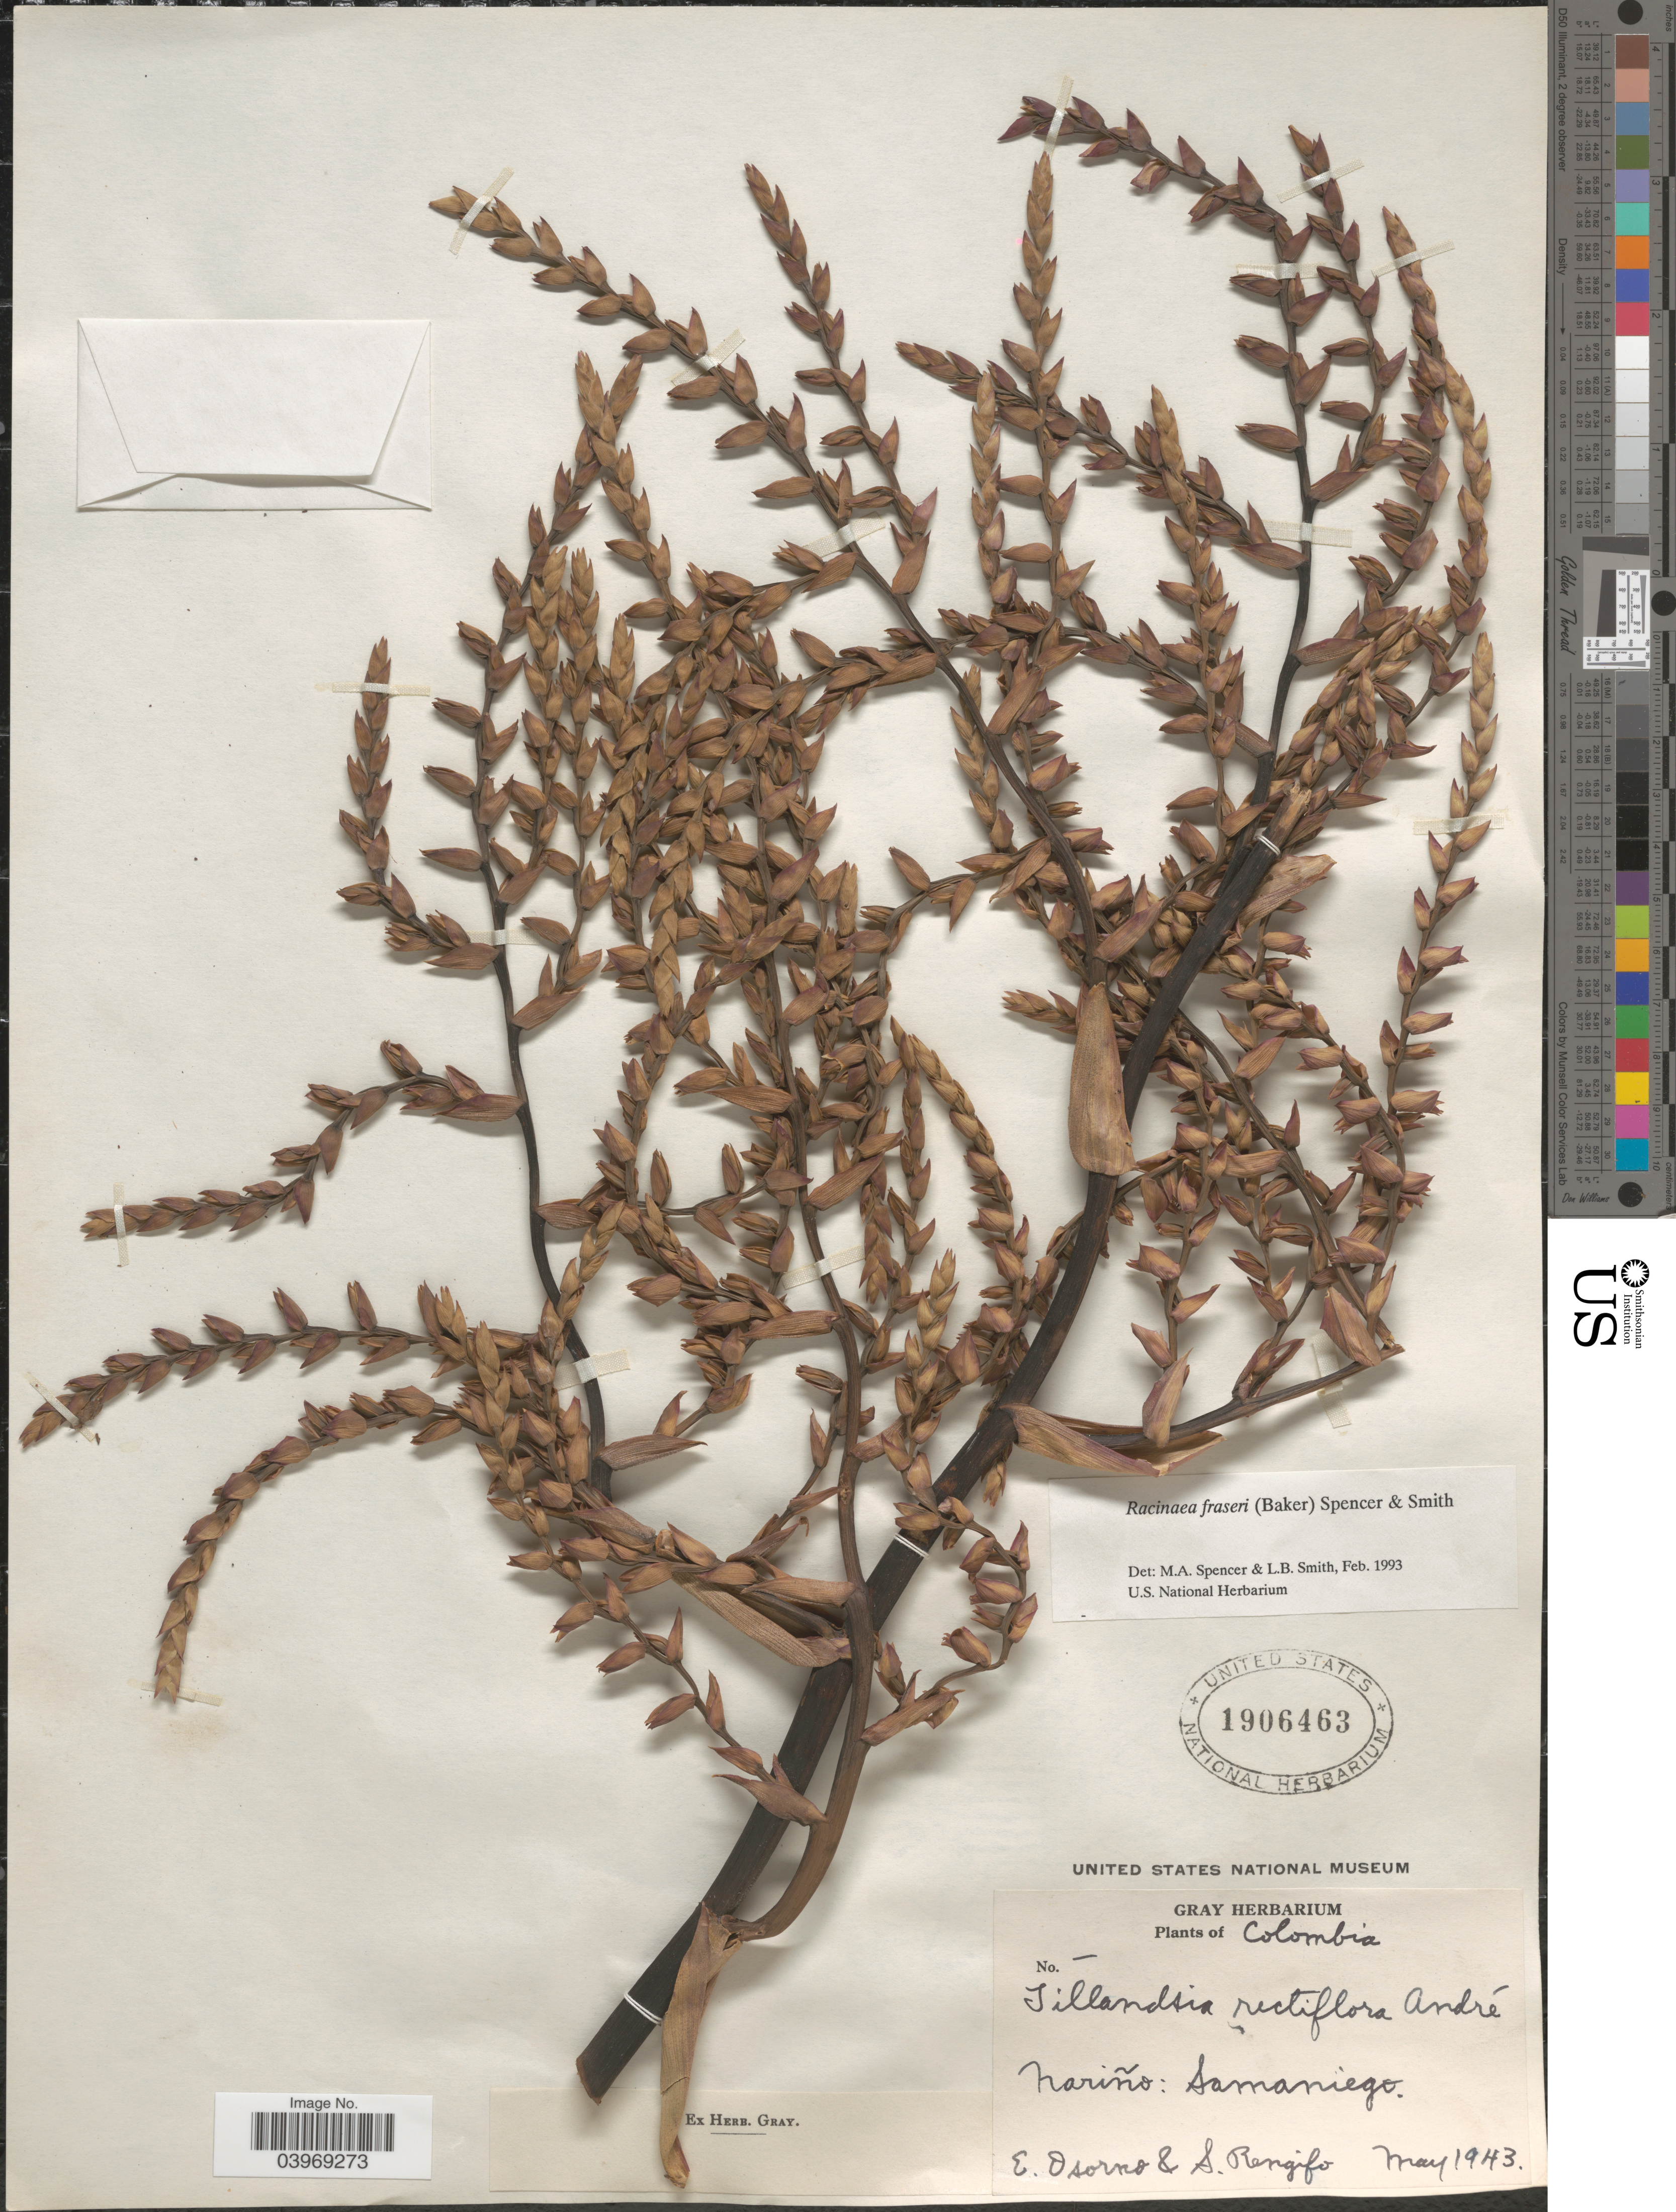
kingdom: Plantae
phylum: Tracheophyta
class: Liliopsida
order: Poales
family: Bromeliaceae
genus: Racinaea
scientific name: Racinaea fraseri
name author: (Baker) M.A. Spencer & L.B. Sm.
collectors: E. Osorno & S. Rengifo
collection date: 1943-05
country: Colombia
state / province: Nariño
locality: Samaniego.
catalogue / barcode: US 1906463